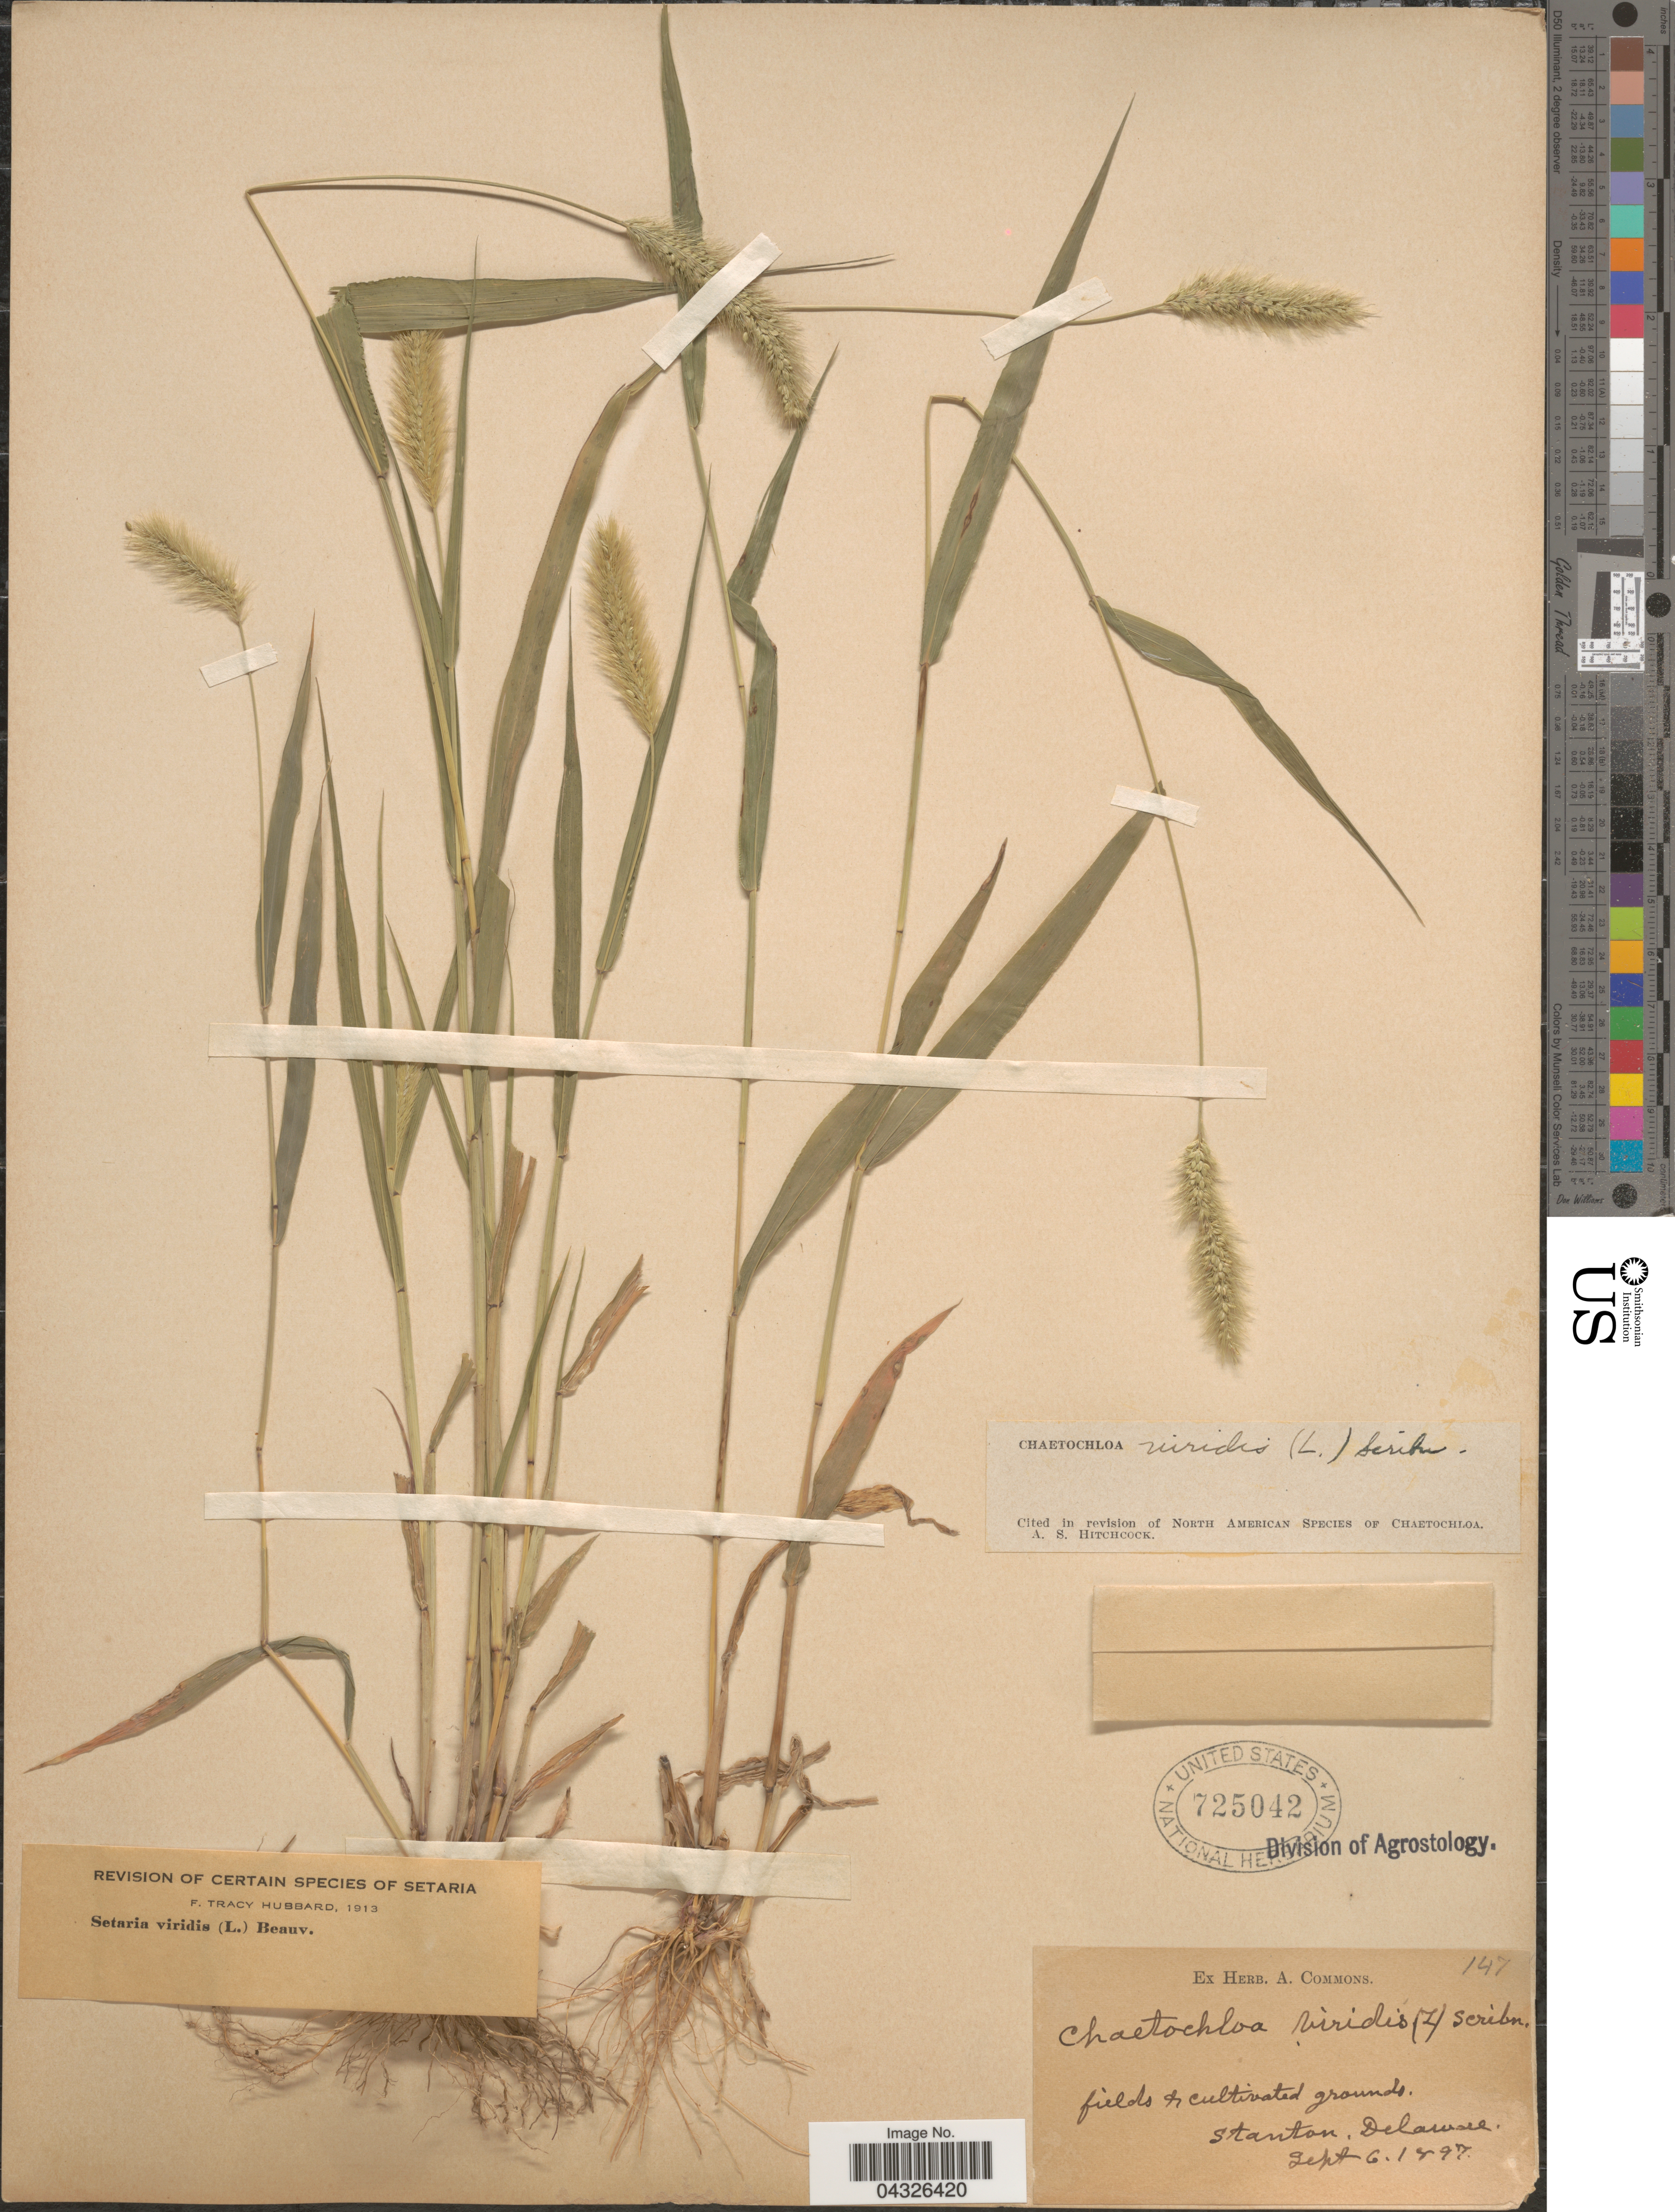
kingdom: Plantae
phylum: Tracheophyta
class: Liliopsida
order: Poales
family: Poaceae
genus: Setaria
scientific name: Setaria viridis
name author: (L.) P. Beauv.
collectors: ex herb. A. Commons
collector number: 147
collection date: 1897-09-06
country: United States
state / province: Delaware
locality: Fields & cultivated grounds. Stanton.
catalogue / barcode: US 725042